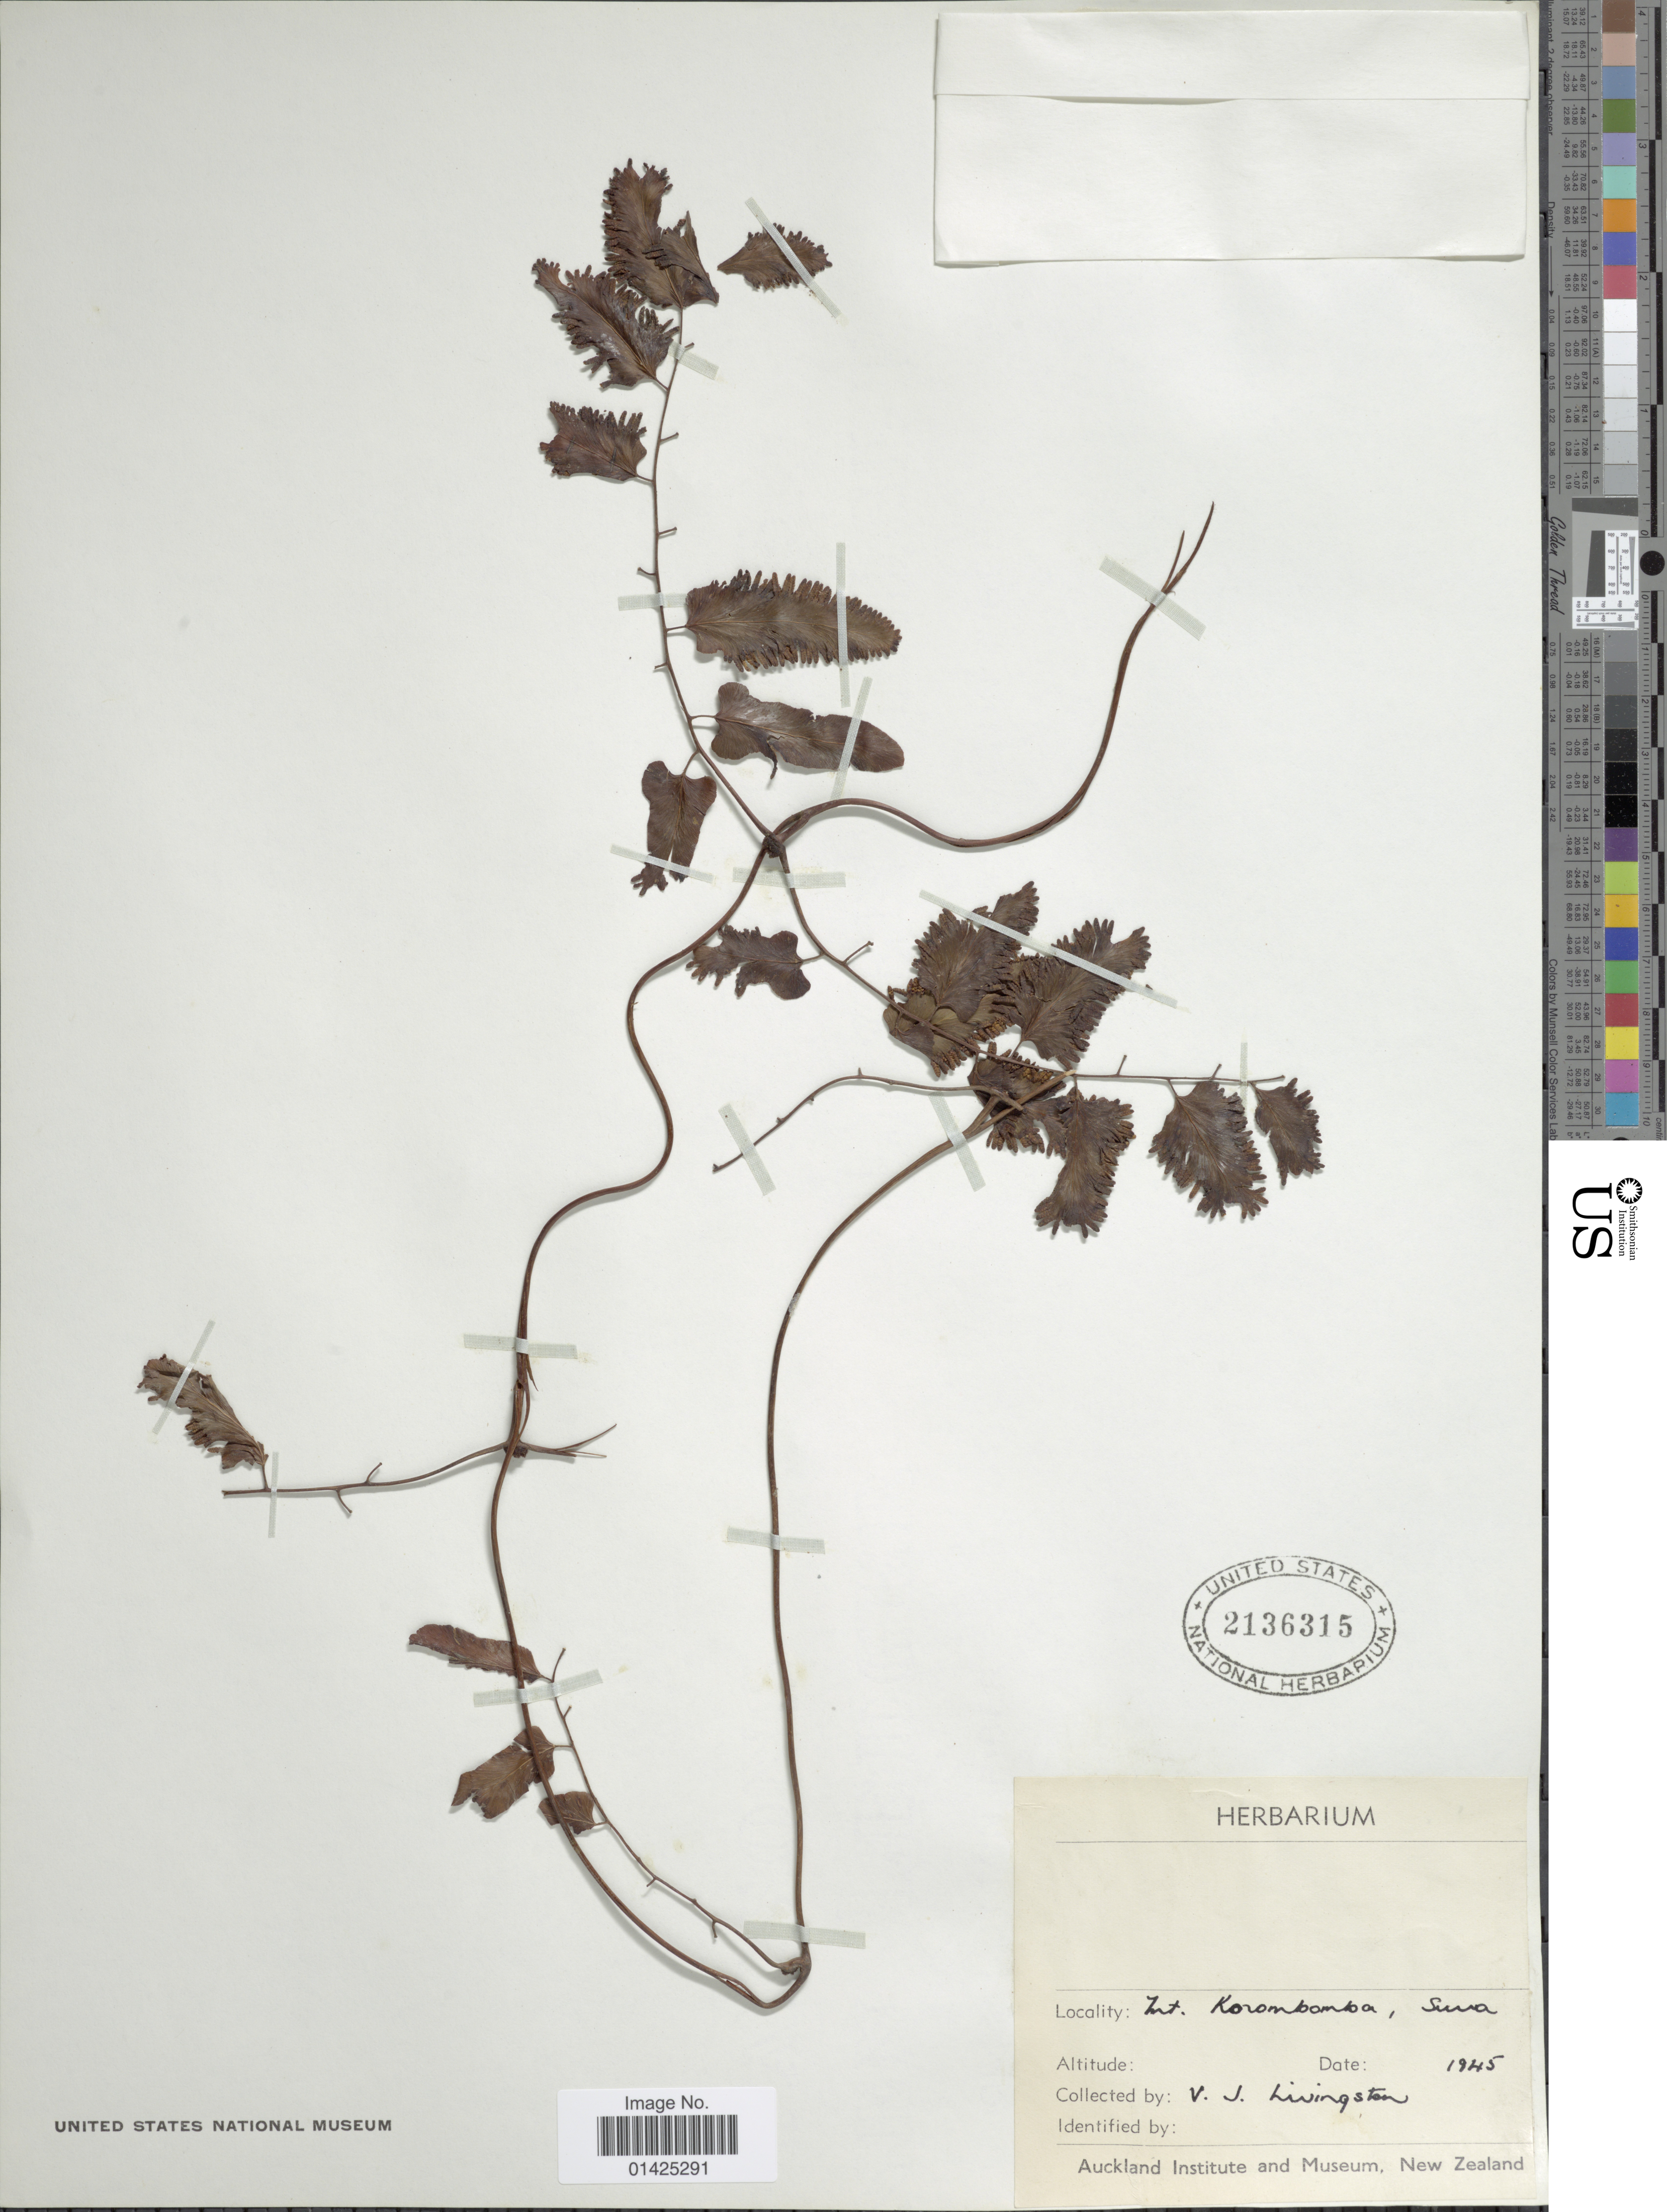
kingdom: Plantae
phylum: Tracheophyta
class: Polypodiopsida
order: Schizaeales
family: Lygodiaceae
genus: Lygodium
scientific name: Lygodium reticulatum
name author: Schkuhr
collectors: V. Livingston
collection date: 1945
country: Fiji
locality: Mt. Korombomba [Korombamba], Suva.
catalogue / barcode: US 2136315